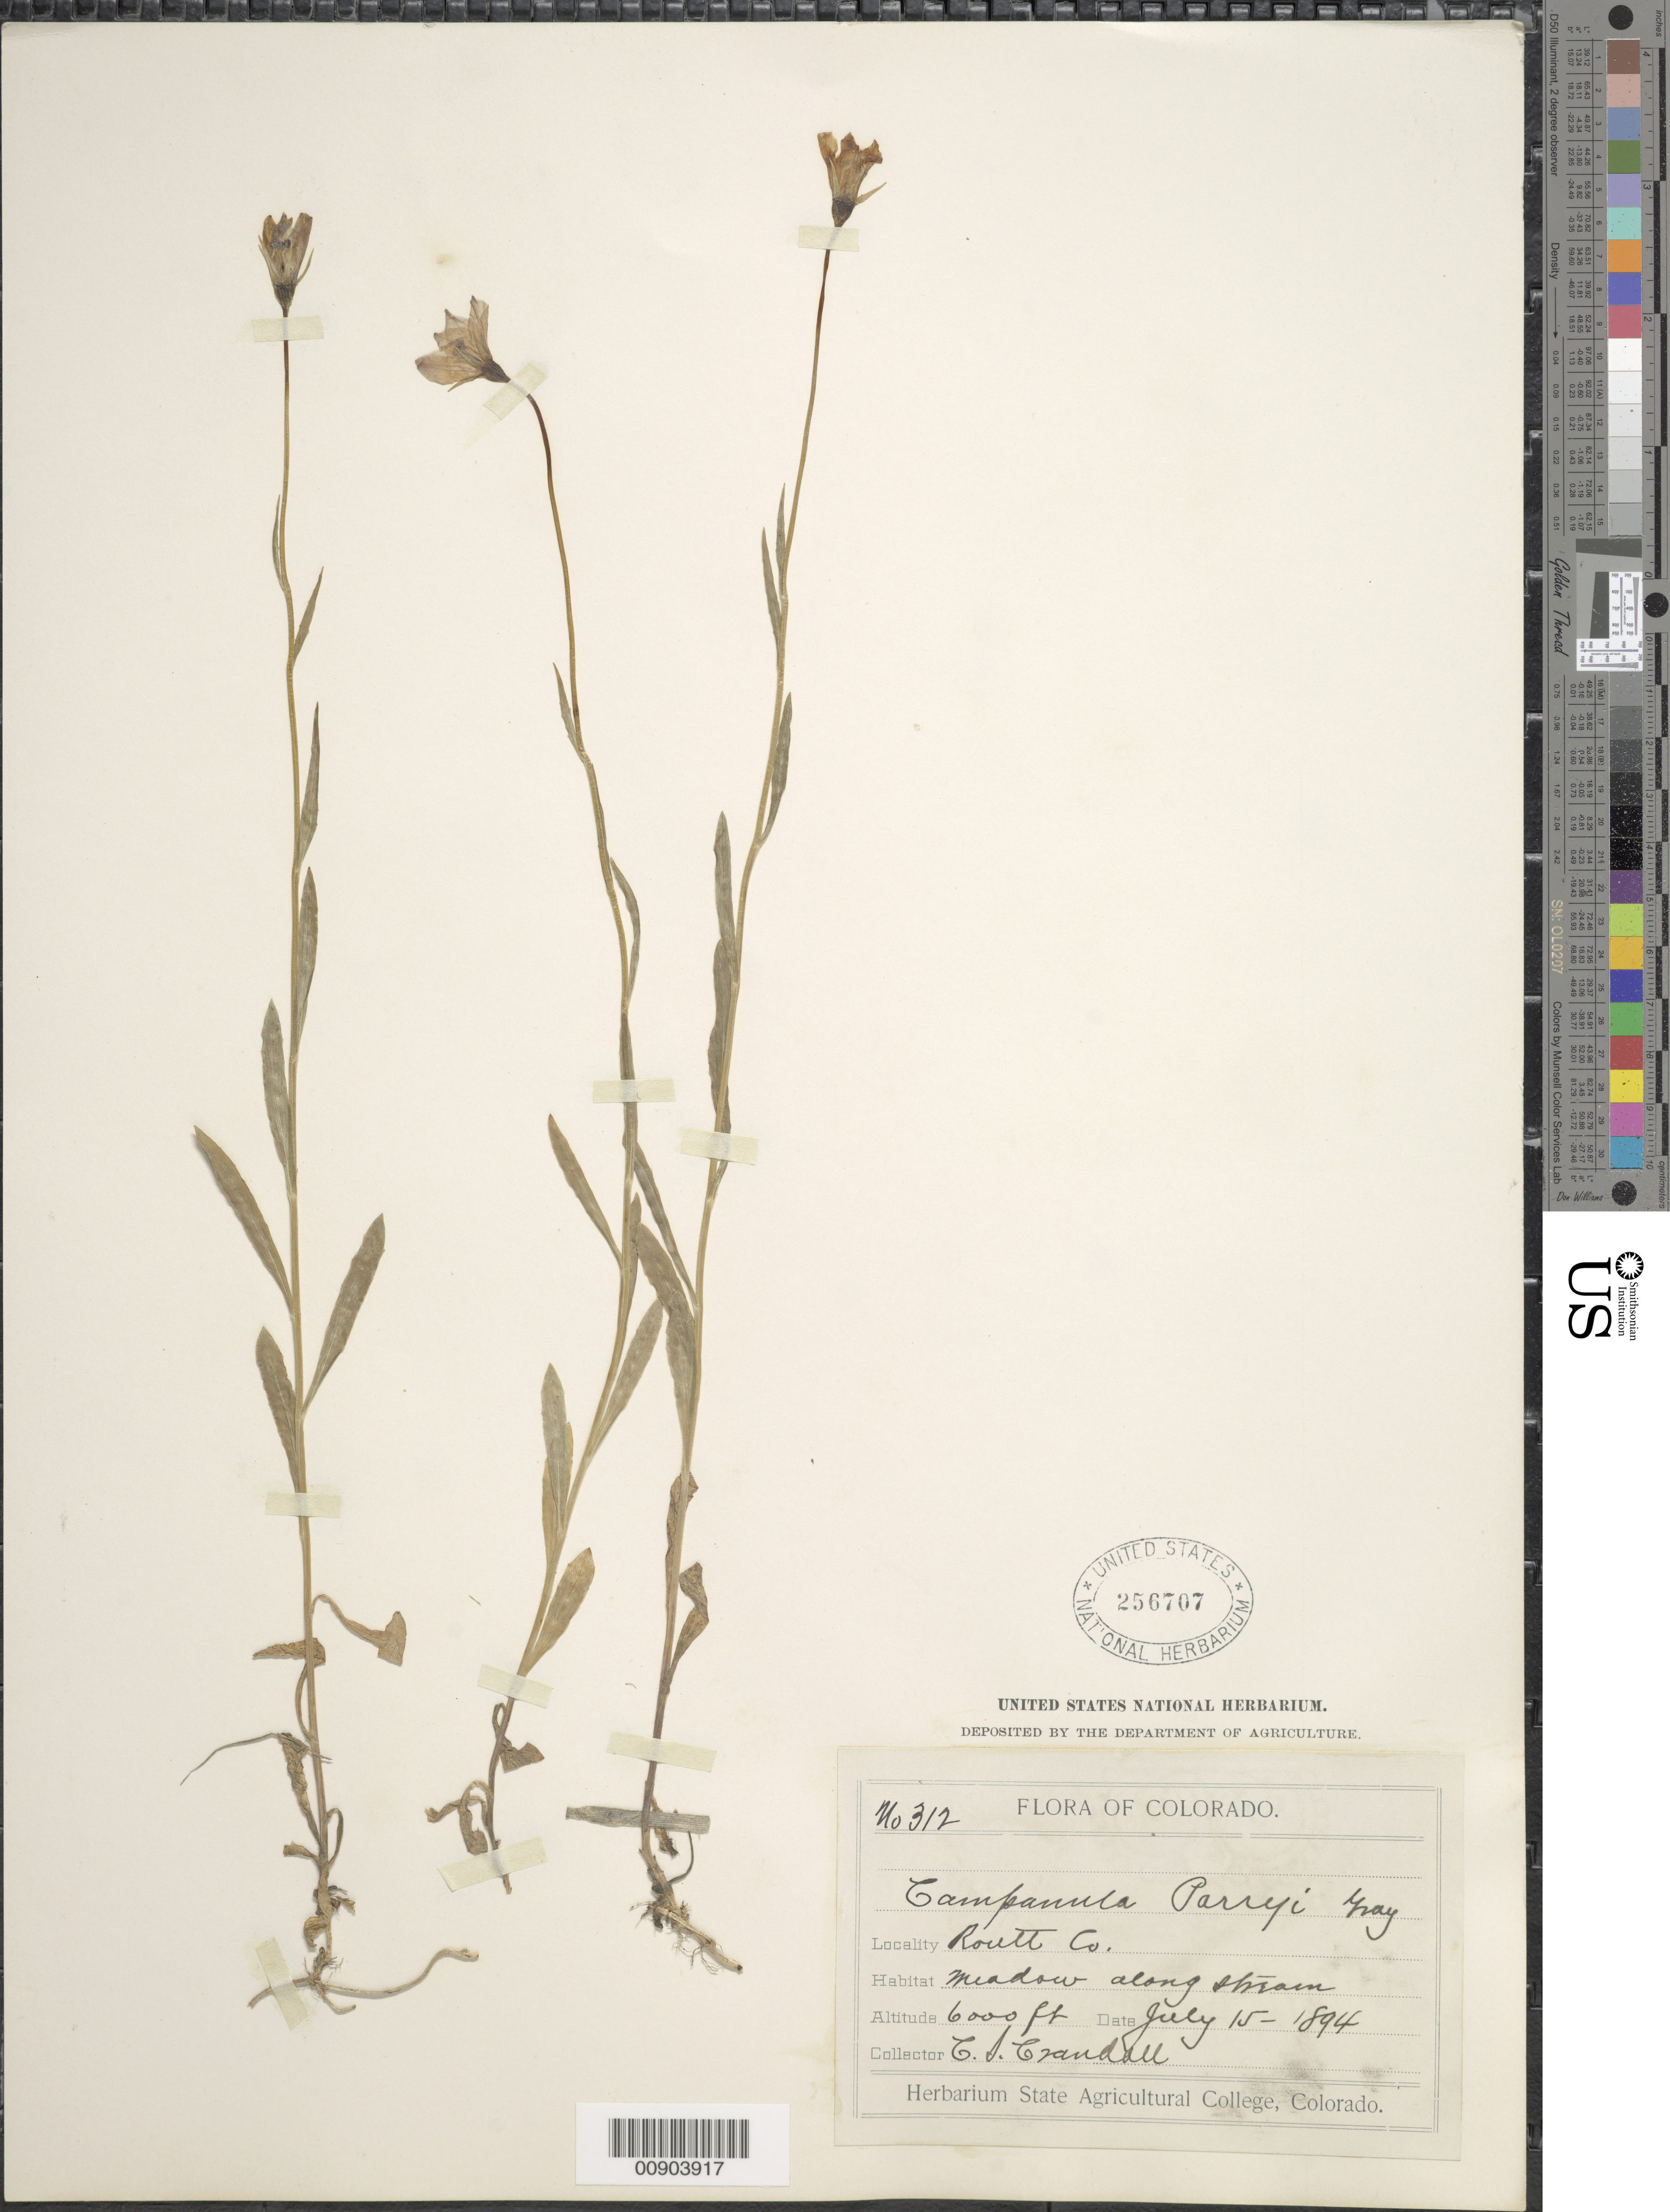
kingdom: Plantae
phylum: Tracheophyta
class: Magnoliopsida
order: Asterales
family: Campanulaceae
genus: Campanula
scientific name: Campanula planiflora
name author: Engelm.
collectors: C. Crandall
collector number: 312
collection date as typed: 15 Jul 1894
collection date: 1894-07-15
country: United States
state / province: Colorado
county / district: Routt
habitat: Meadow along stream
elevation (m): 1829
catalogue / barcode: US 256707